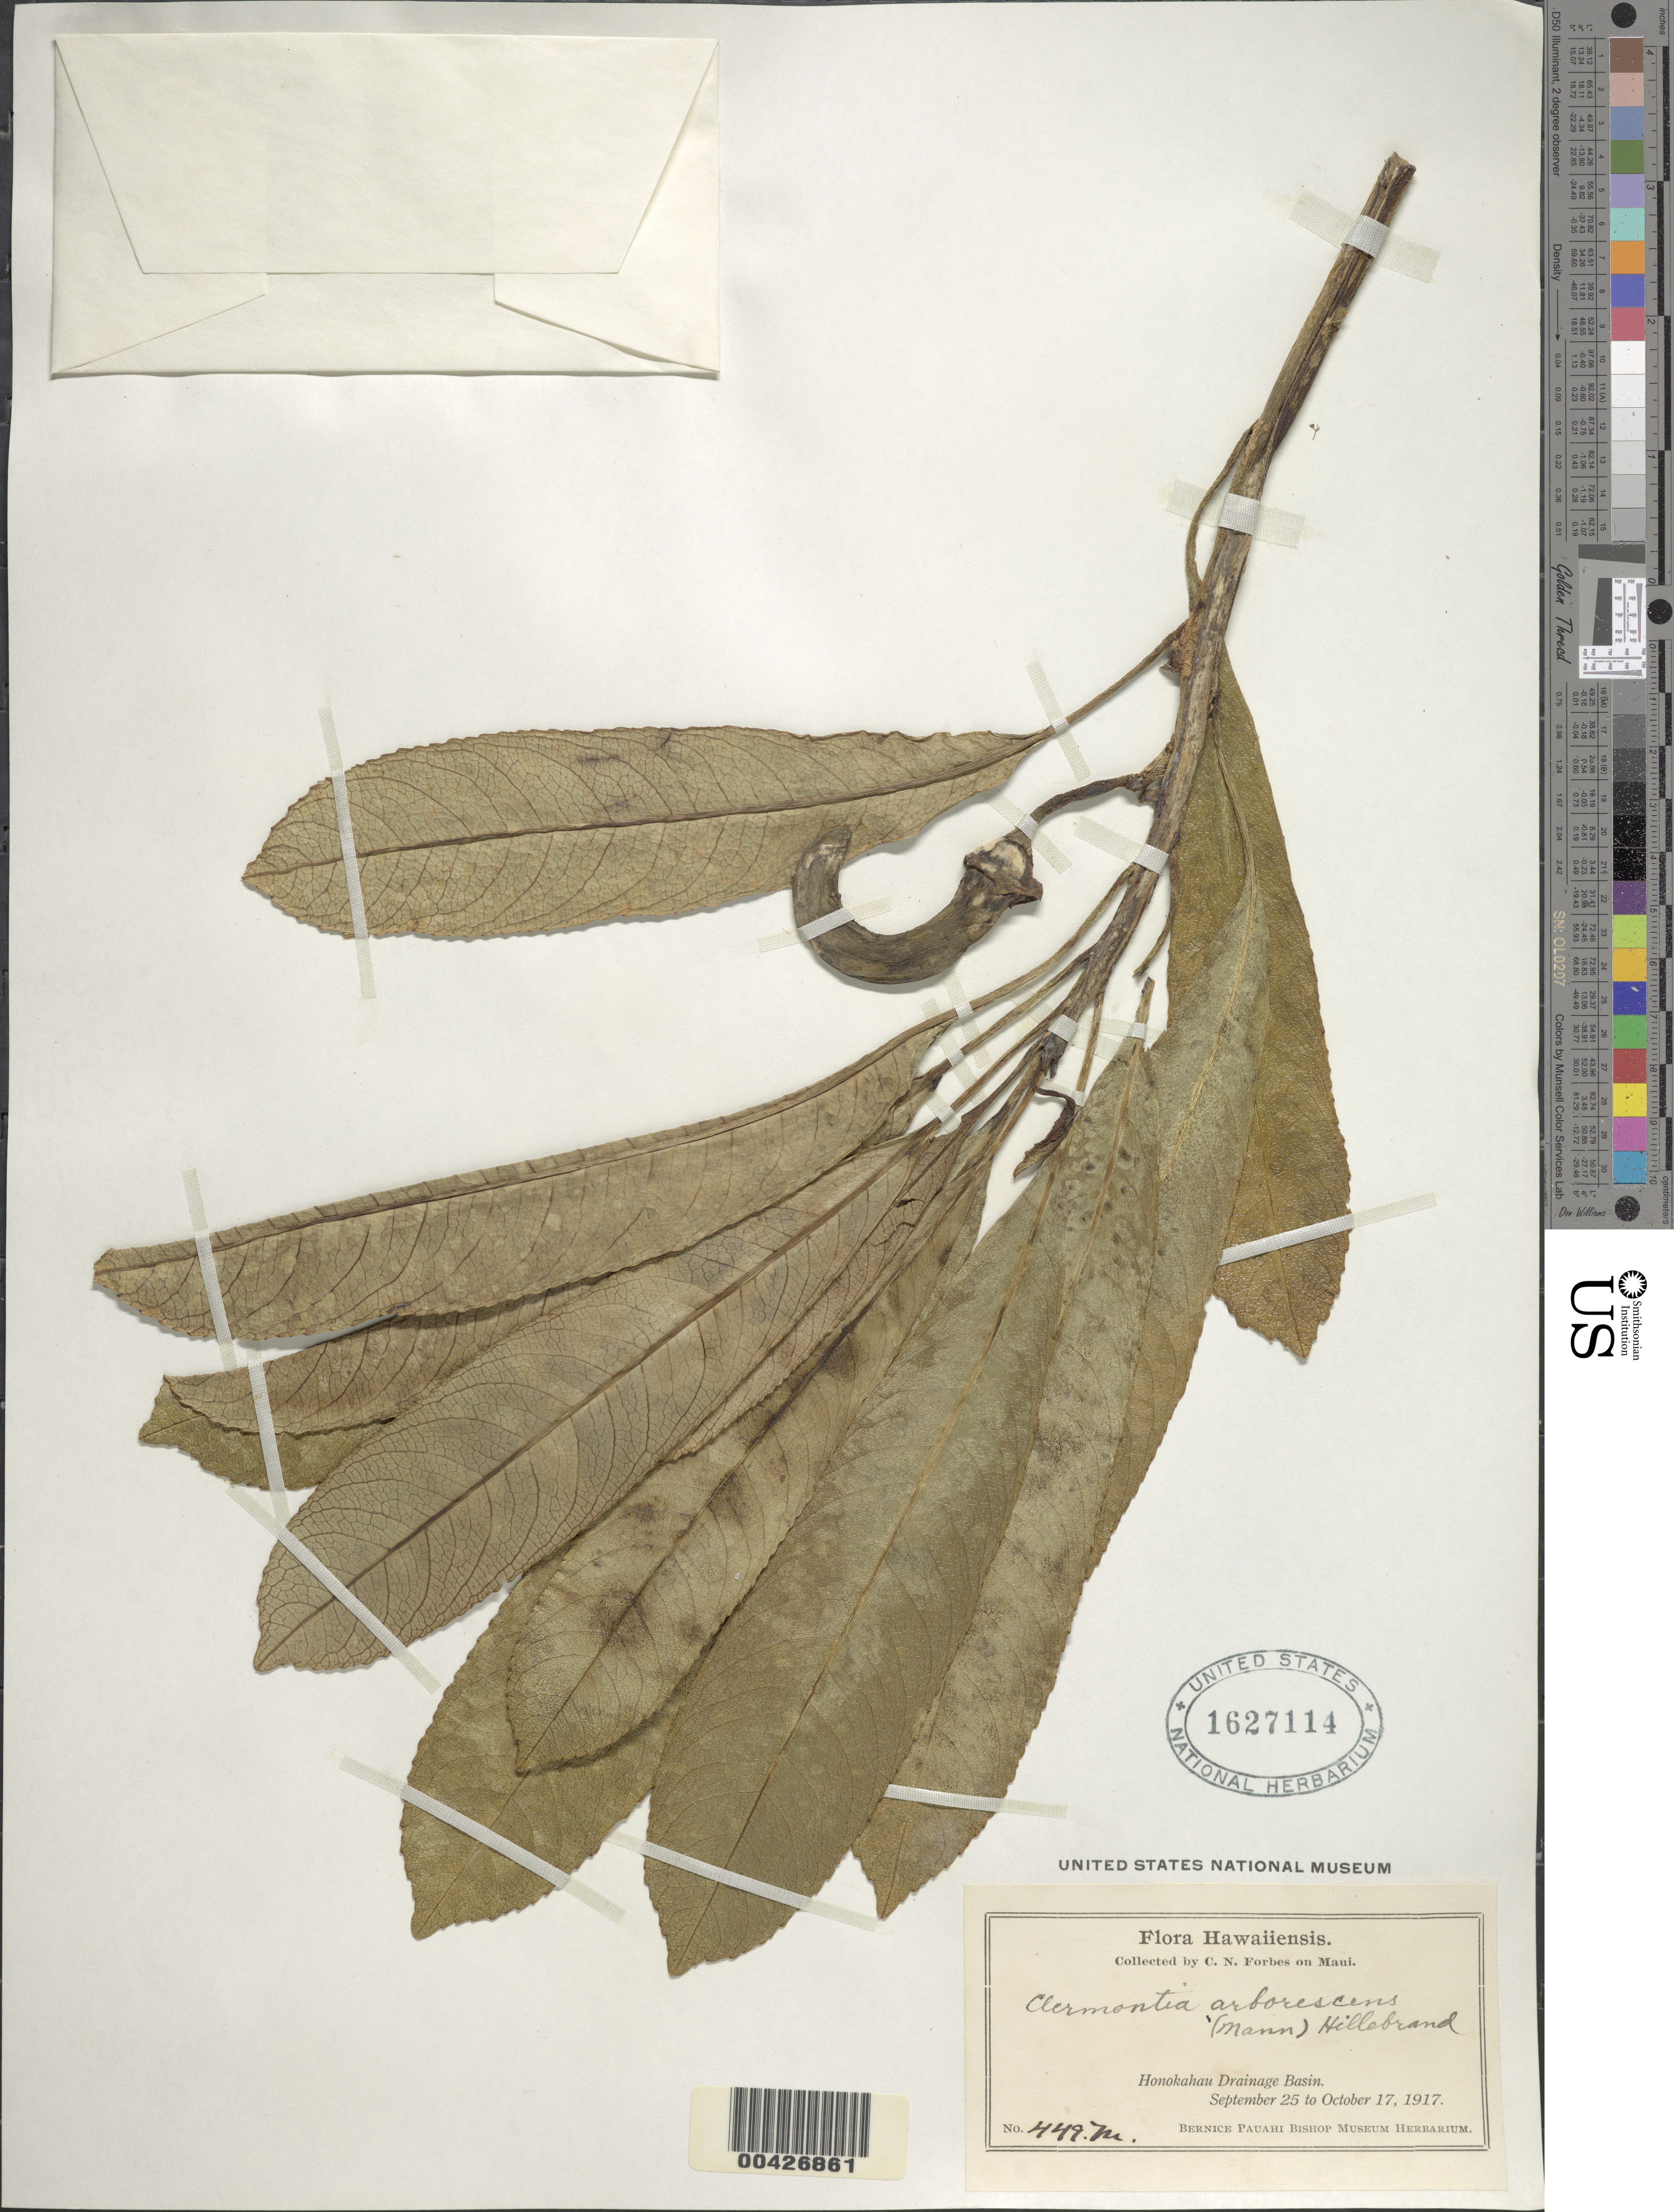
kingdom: Plantae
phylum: Tracheophyta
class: Magnoliopsida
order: Asterales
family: Campanulaceae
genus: Clermontia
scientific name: Clermontia arborescens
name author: (H. Mann) Hillebr.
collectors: C. N. Forbes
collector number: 449.M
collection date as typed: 25 Sep 1917 to 17 Oct 1917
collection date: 1917-09-25/1917-10-17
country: United States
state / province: Hawaii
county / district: Maui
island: Maui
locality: Honokahau Drainage Basin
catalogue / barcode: US 1627114